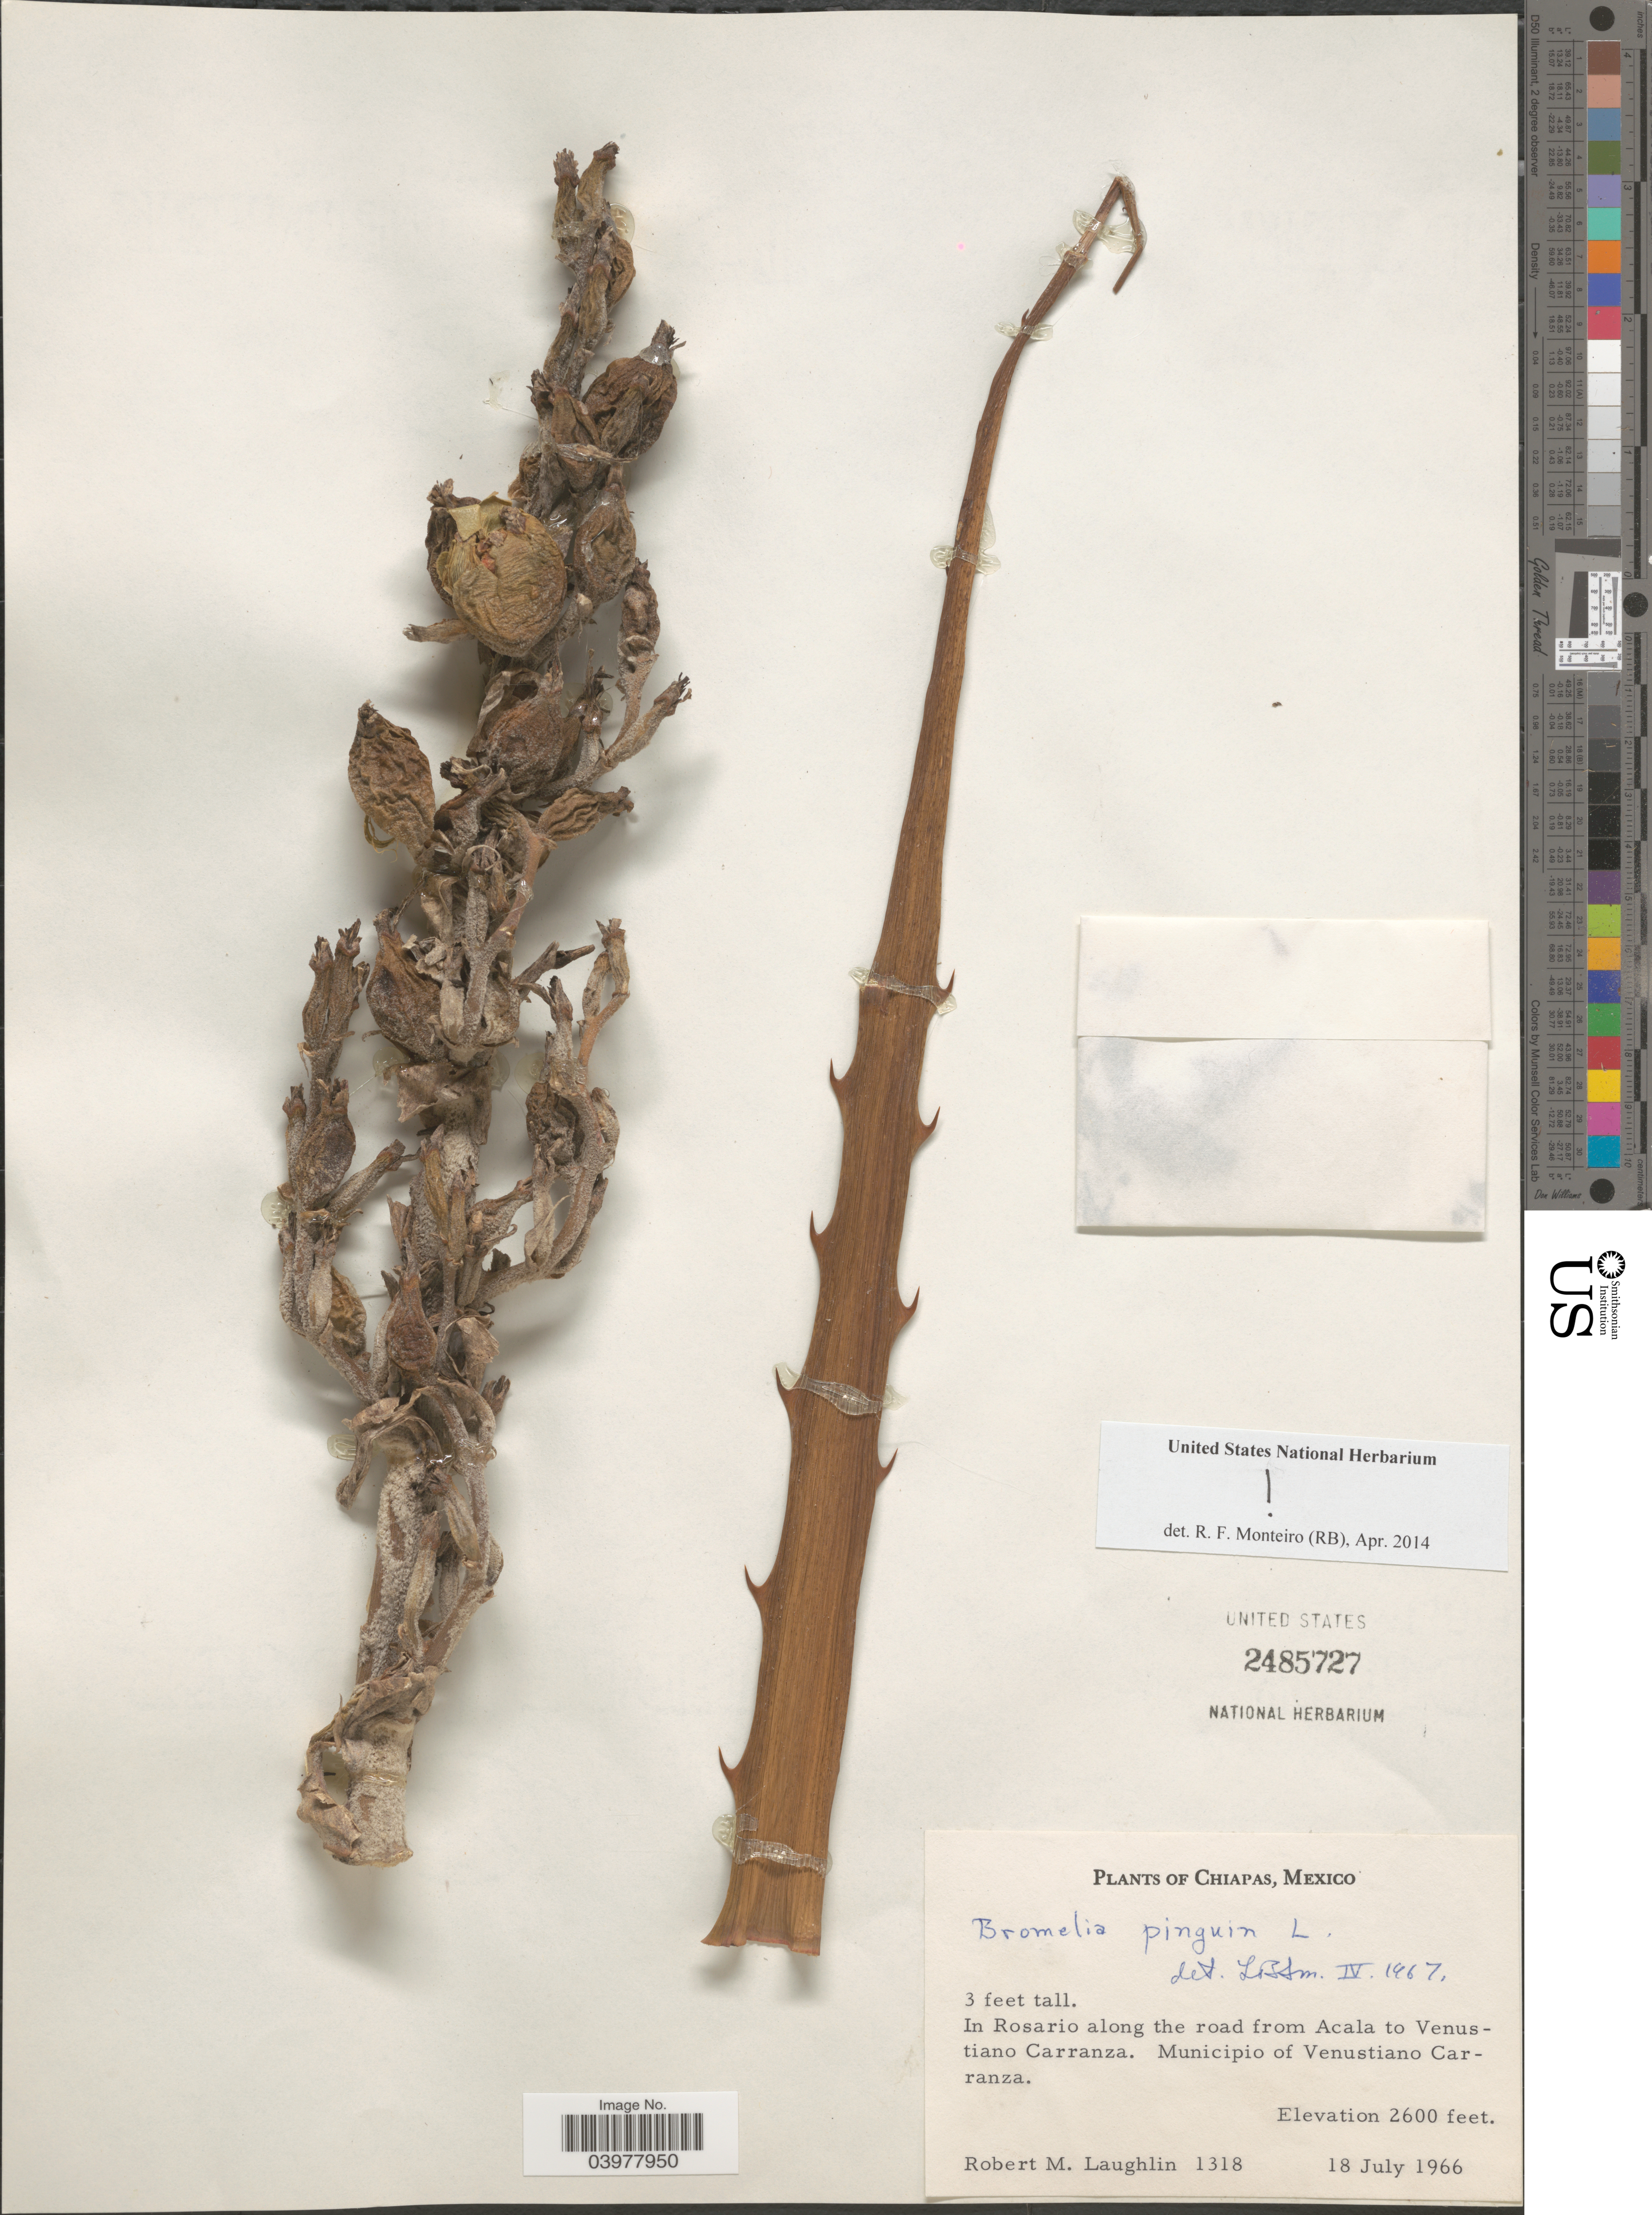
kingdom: Plantae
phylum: Tracheophyta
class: Liliopsida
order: Poales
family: Bromeliaceae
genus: Bromelia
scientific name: Bromelia pinguin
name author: L.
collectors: R. M. Laughlin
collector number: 1318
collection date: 1966-07-18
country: Mexico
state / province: Chiapas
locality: In Rosario along the road from Acala to Venustiano Carranza. Municipio of Venustiano Carranza.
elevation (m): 792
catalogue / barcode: US 2485727